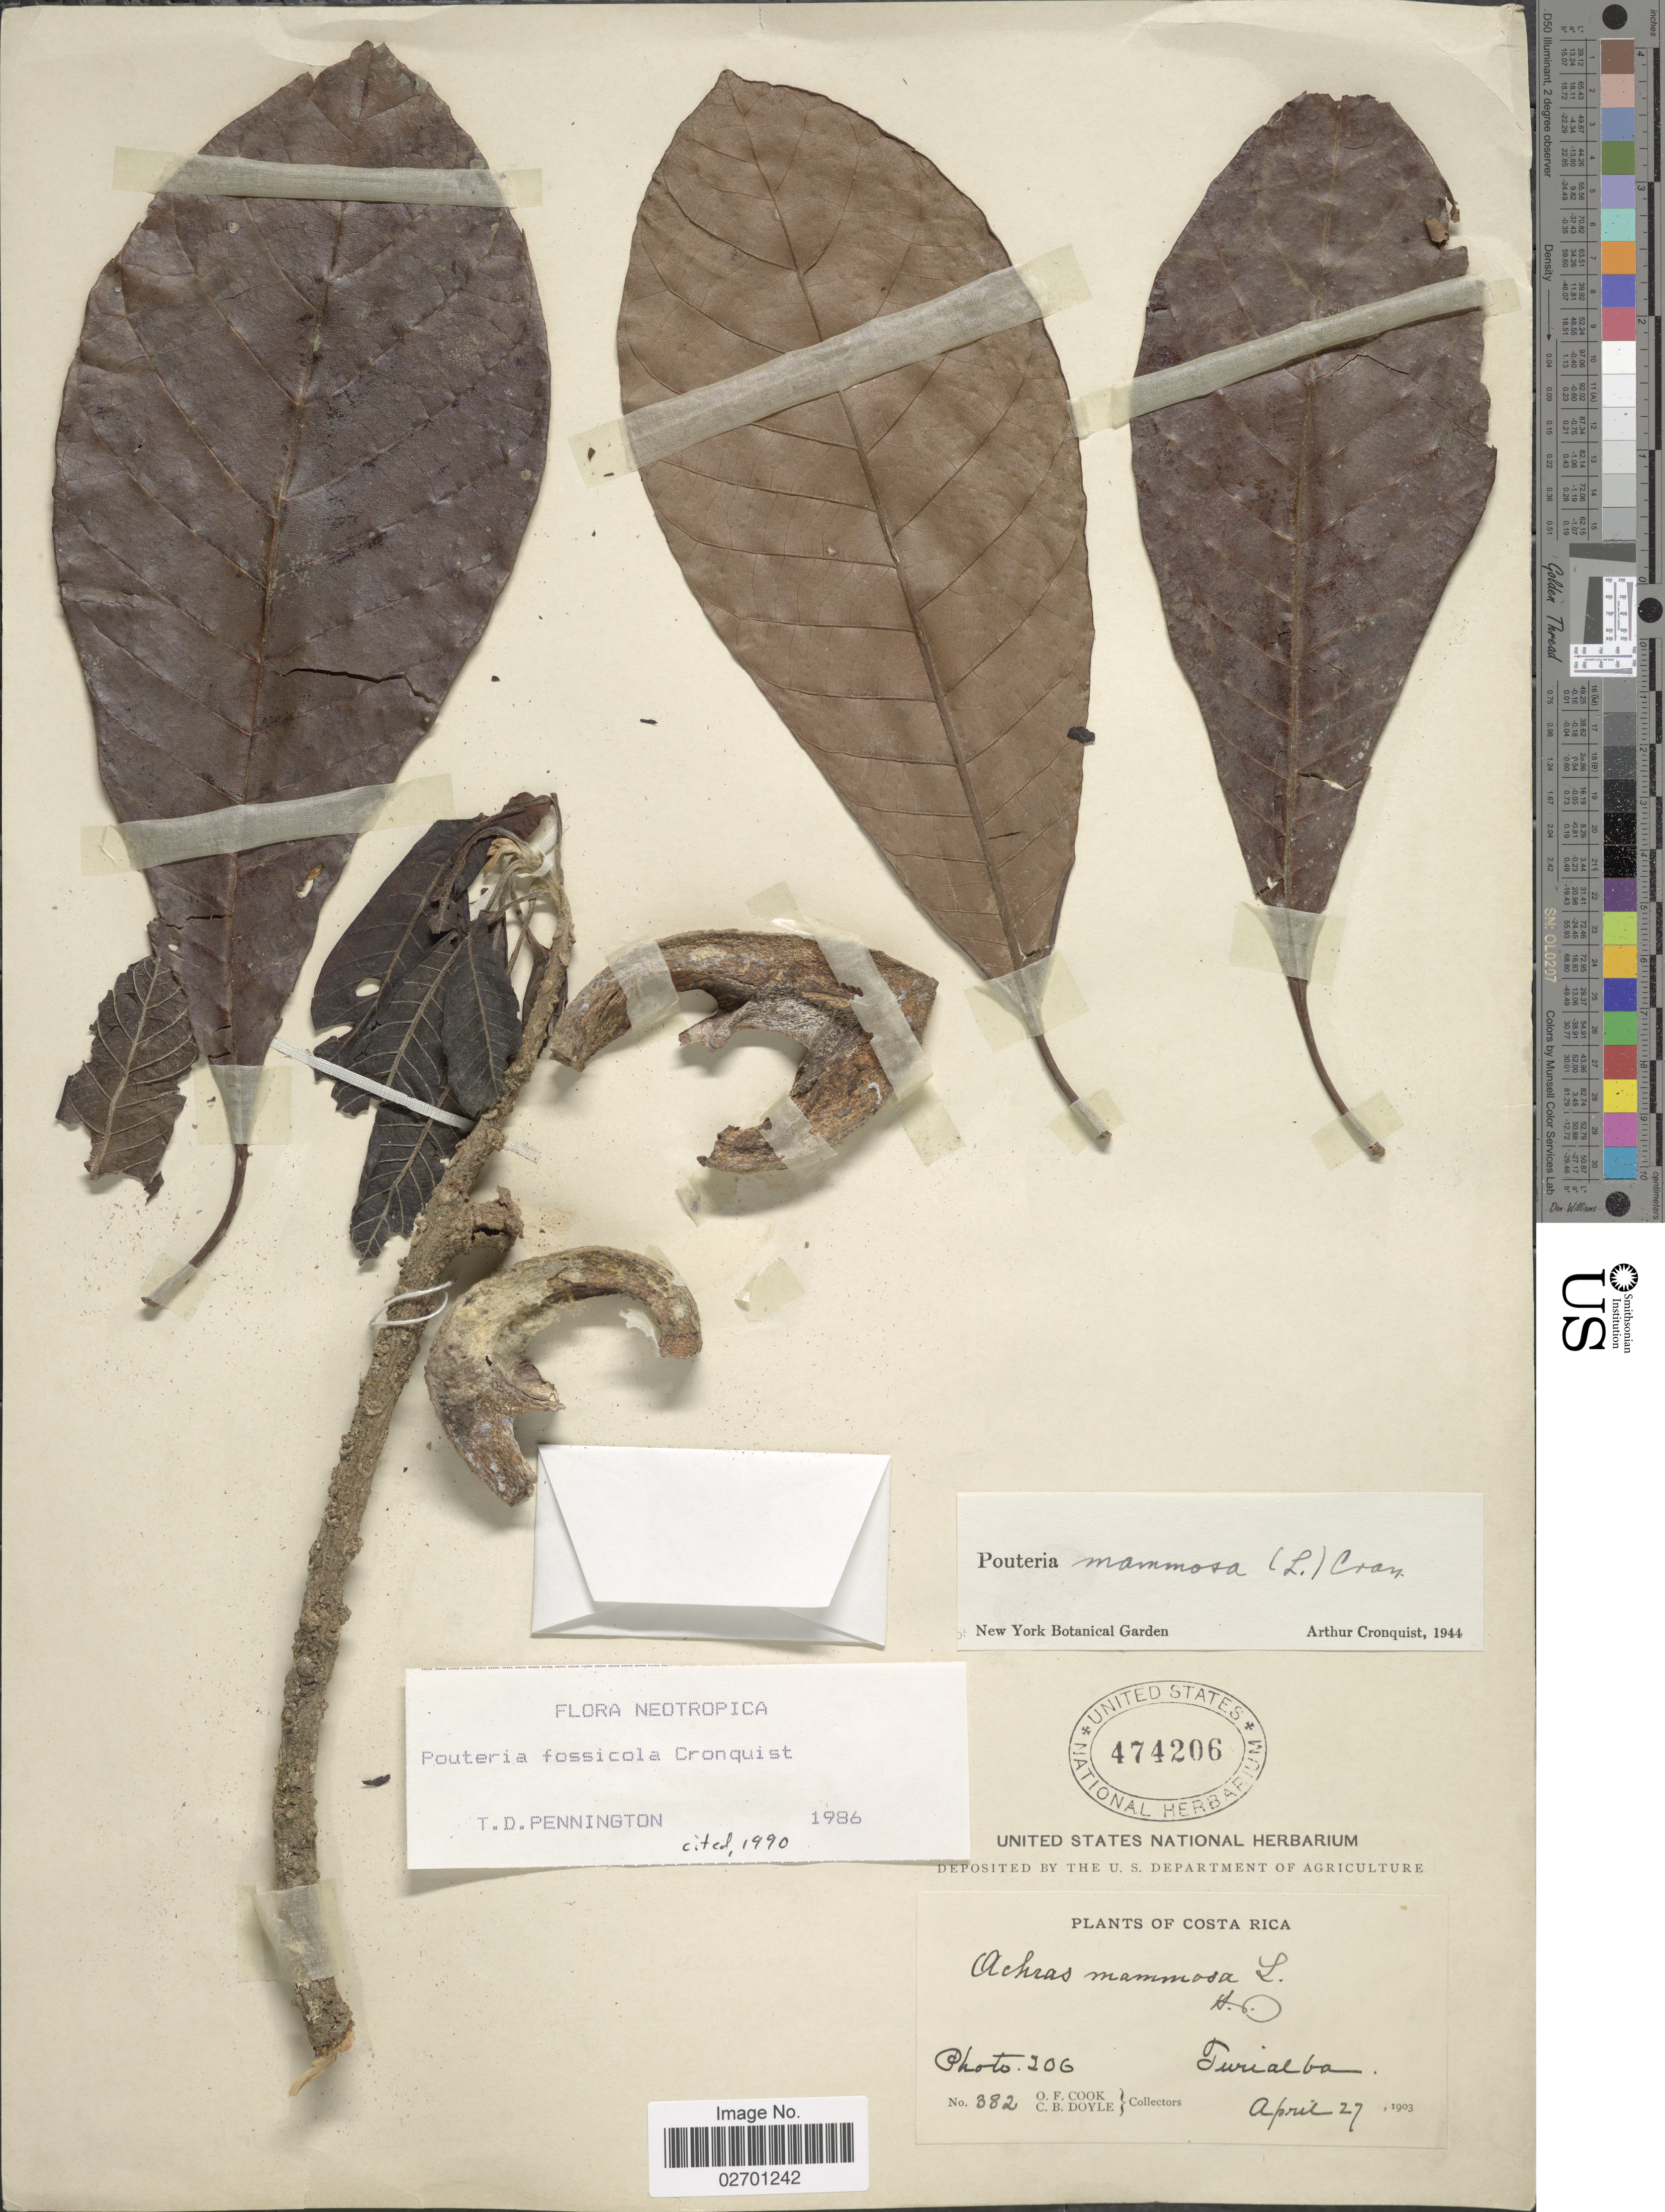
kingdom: Plantae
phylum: Tracheophyta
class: Magnoliopsida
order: Ericales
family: Sapotaceae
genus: Pouteria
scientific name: Pouteria fossicola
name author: Cronq.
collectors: O. F. Cook & C. Doyle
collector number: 382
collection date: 1903-04-27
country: Costa Rica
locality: Turialba [Turrialba]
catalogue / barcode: US 474206